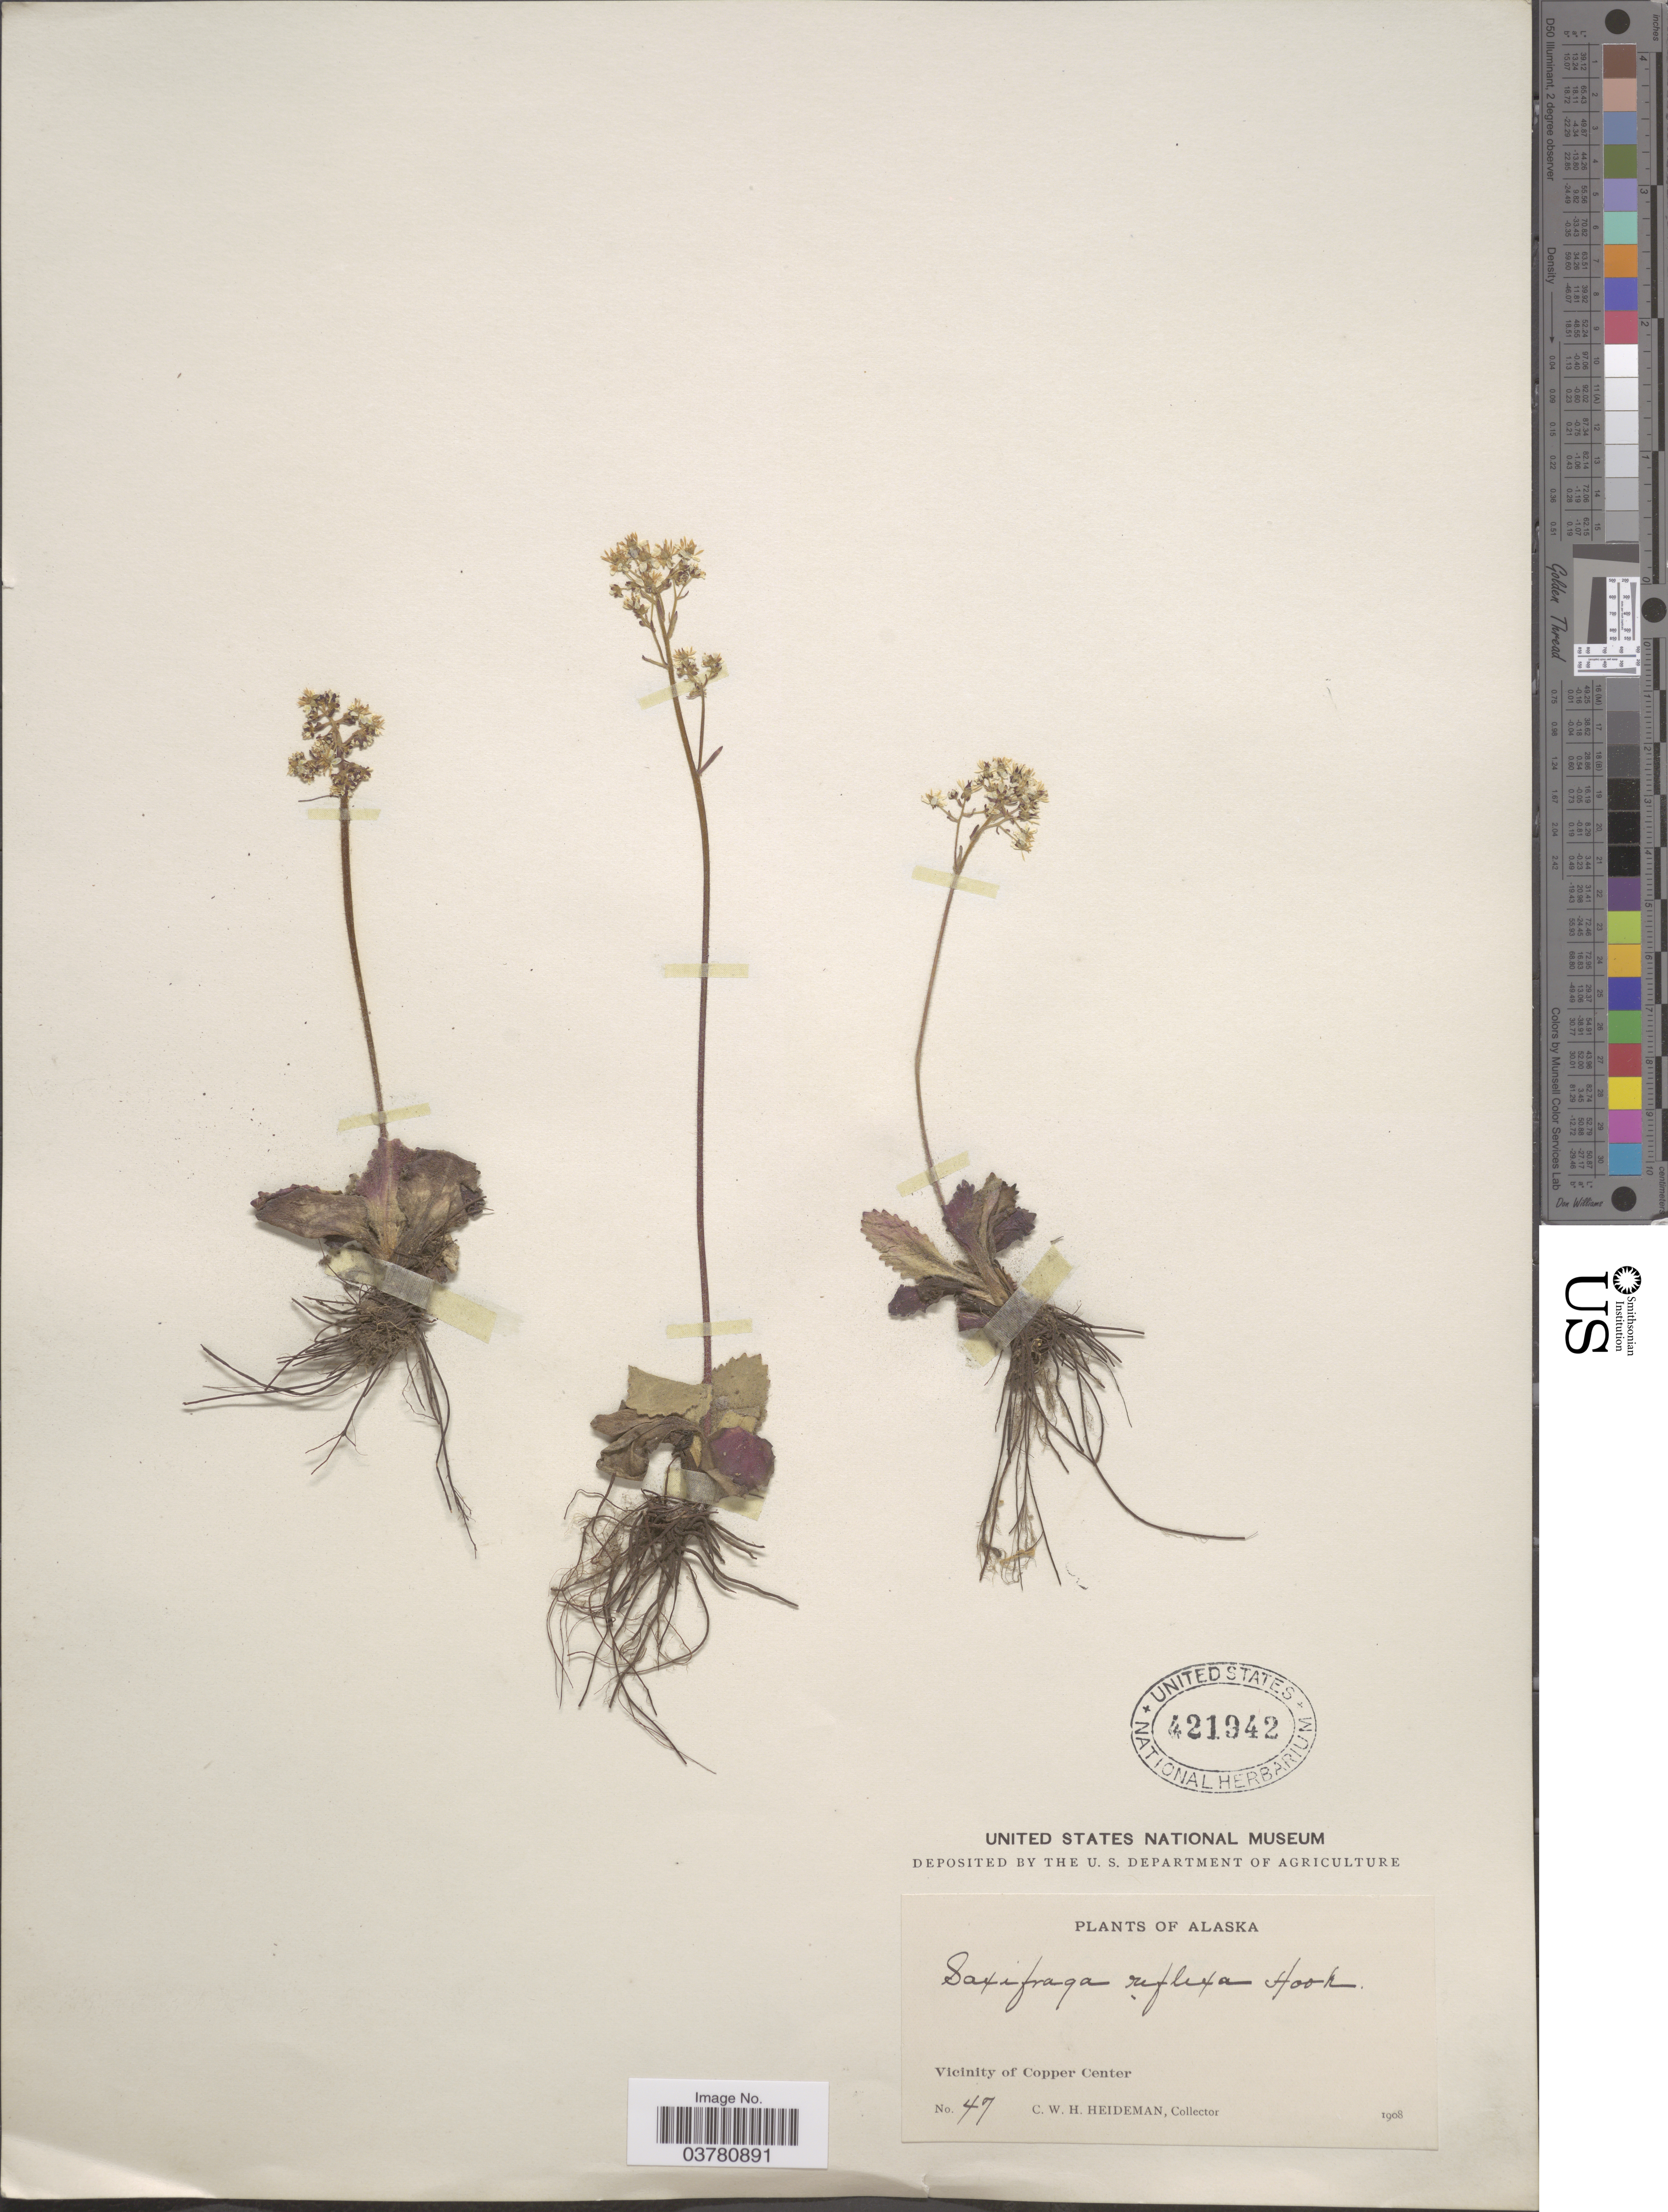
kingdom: Plantae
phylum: Tracheophyta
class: Magnoliopsida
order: Saxifragales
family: Saxifragaceae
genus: Micranthes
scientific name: Micranthes reflexa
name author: (Hook.) Small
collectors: C. Heideman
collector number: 47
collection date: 1908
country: United States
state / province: Alaska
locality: Vicinity of Copper Center.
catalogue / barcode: US 421942